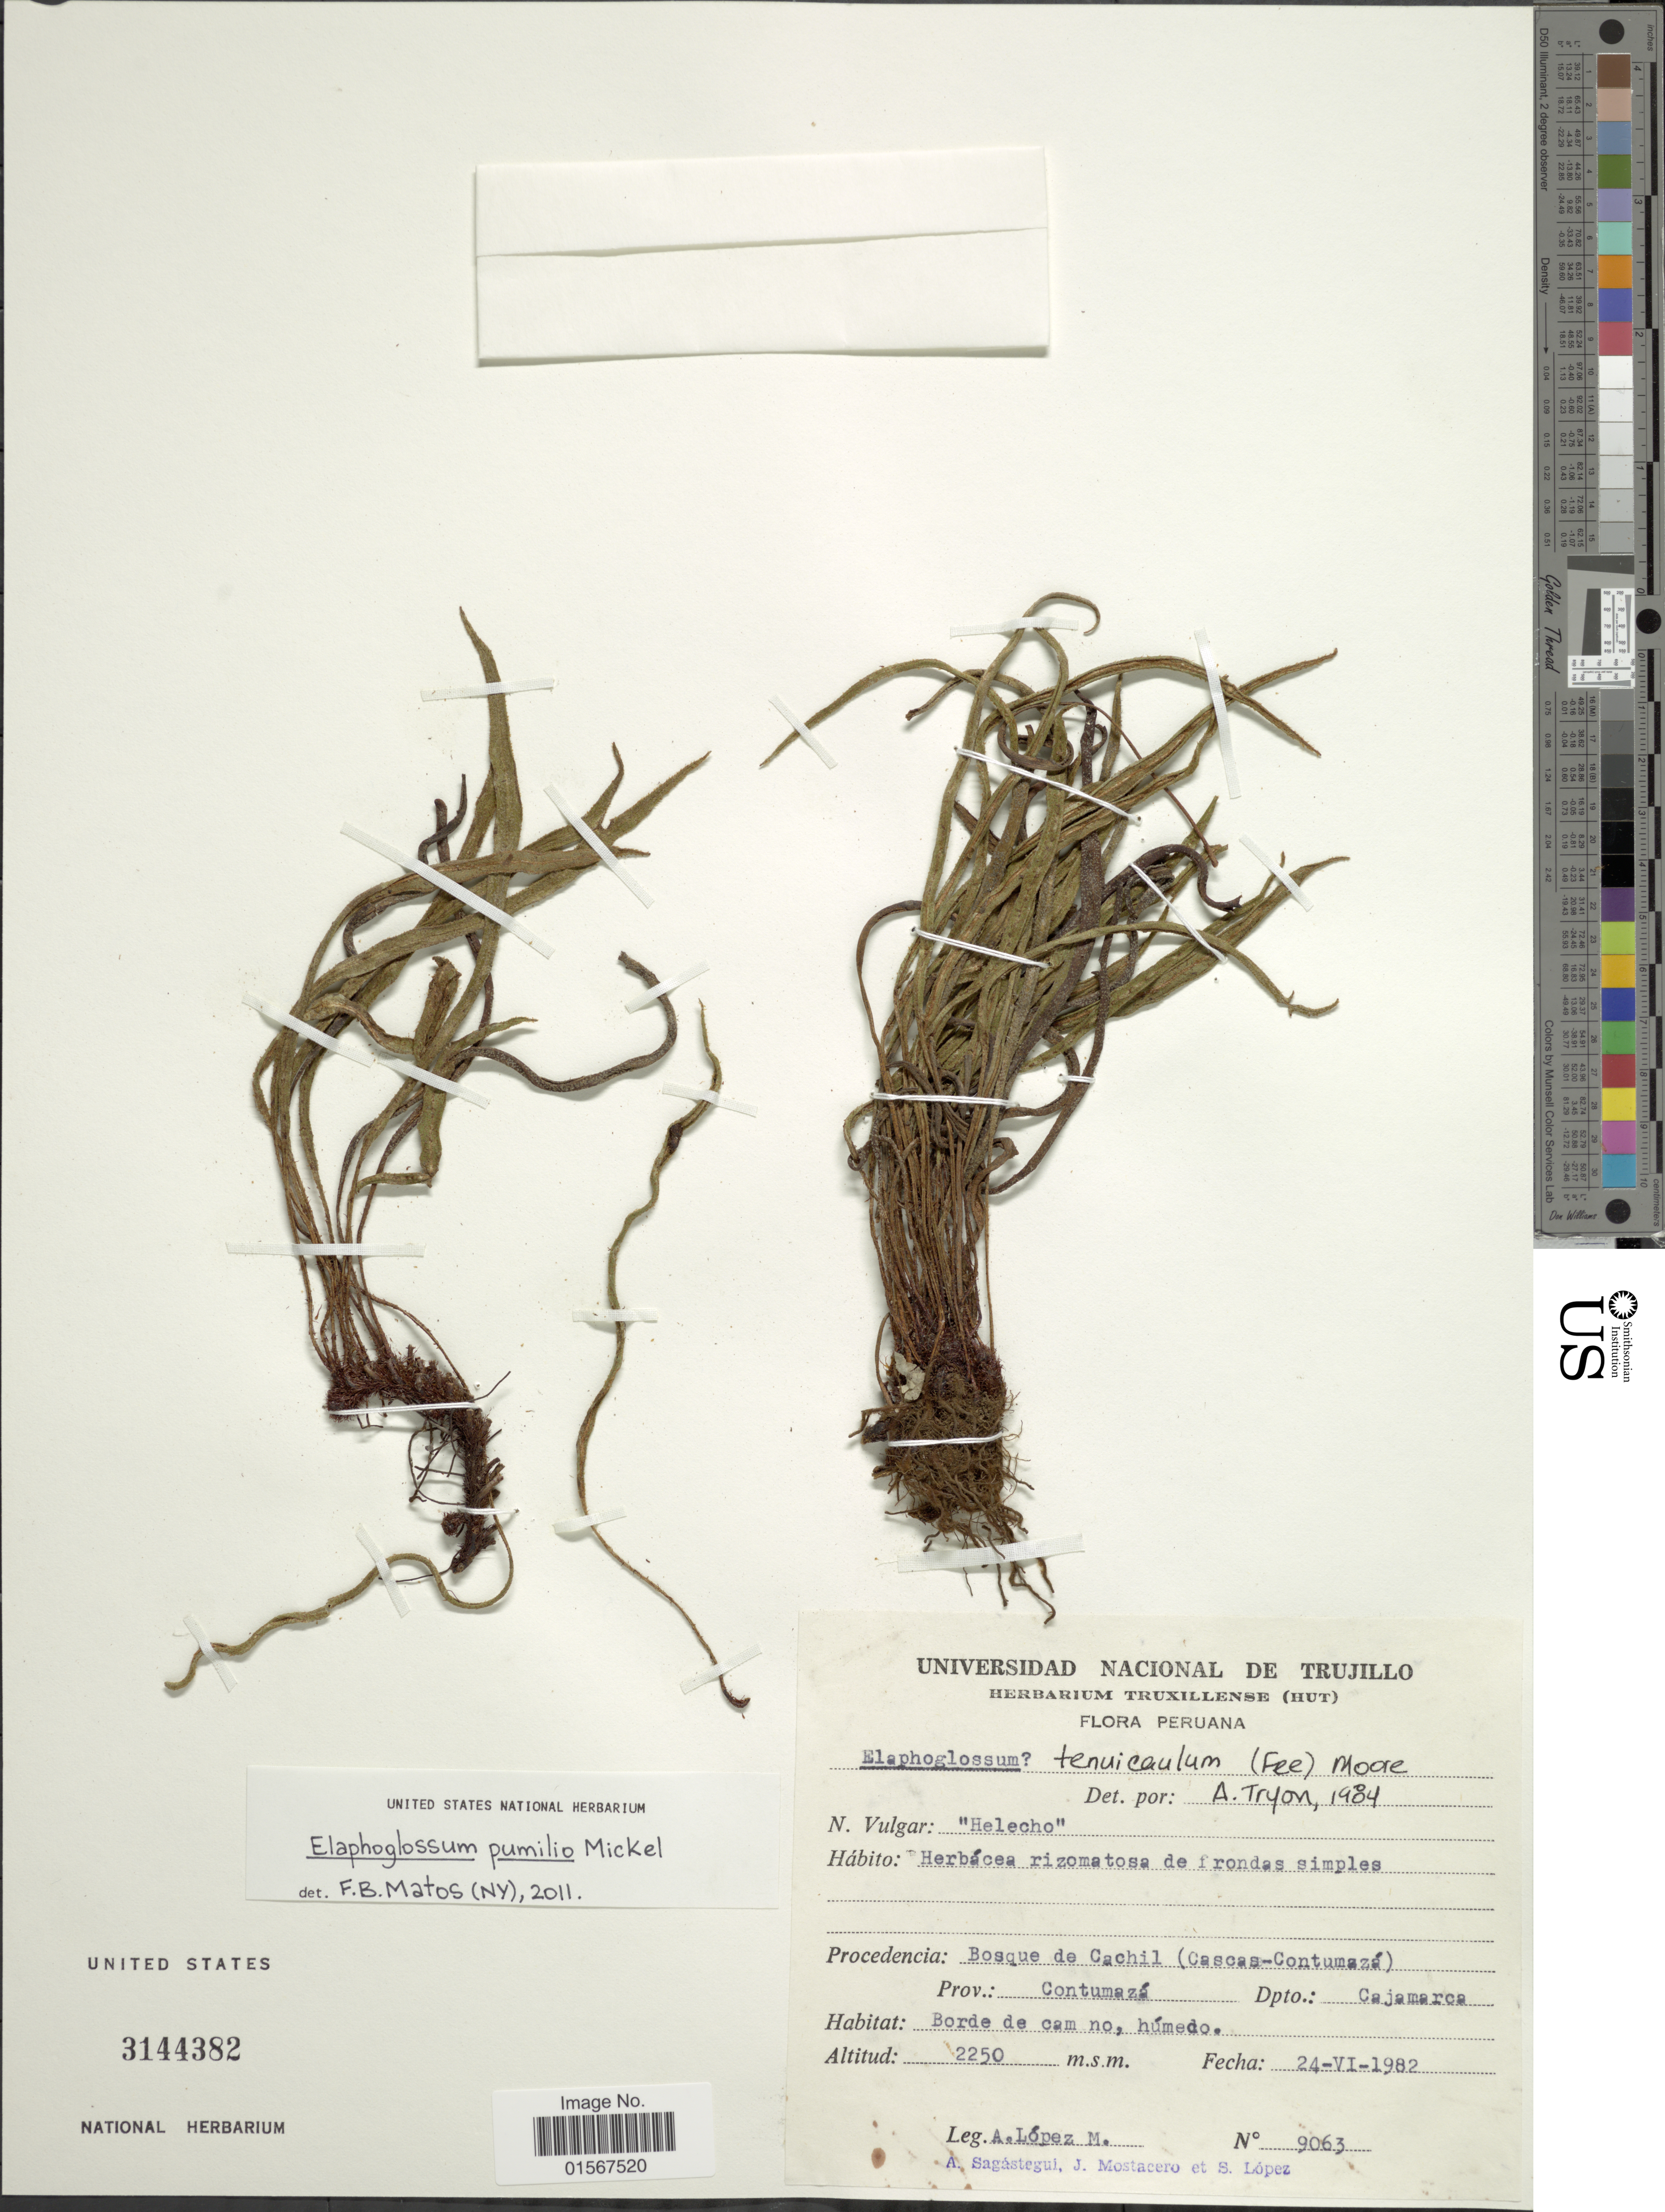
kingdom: Plantae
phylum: Tracheophyta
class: Polypodiopsida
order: Polypodiales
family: Dryopteridaceae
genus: Elaphoglossum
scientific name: Elaphoglossum pumilio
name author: Mickel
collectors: A. López M., A. Sagástegui A., J. Mostacero & S. Lopez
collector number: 9063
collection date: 1982-06-24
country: Peru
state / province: Cajamarca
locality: Peruana, Prov. Contumazá, Dpto. Cajamara, Bosque de Cachil (Cascas-Contumazá).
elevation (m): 2250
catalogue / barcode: US 3144382